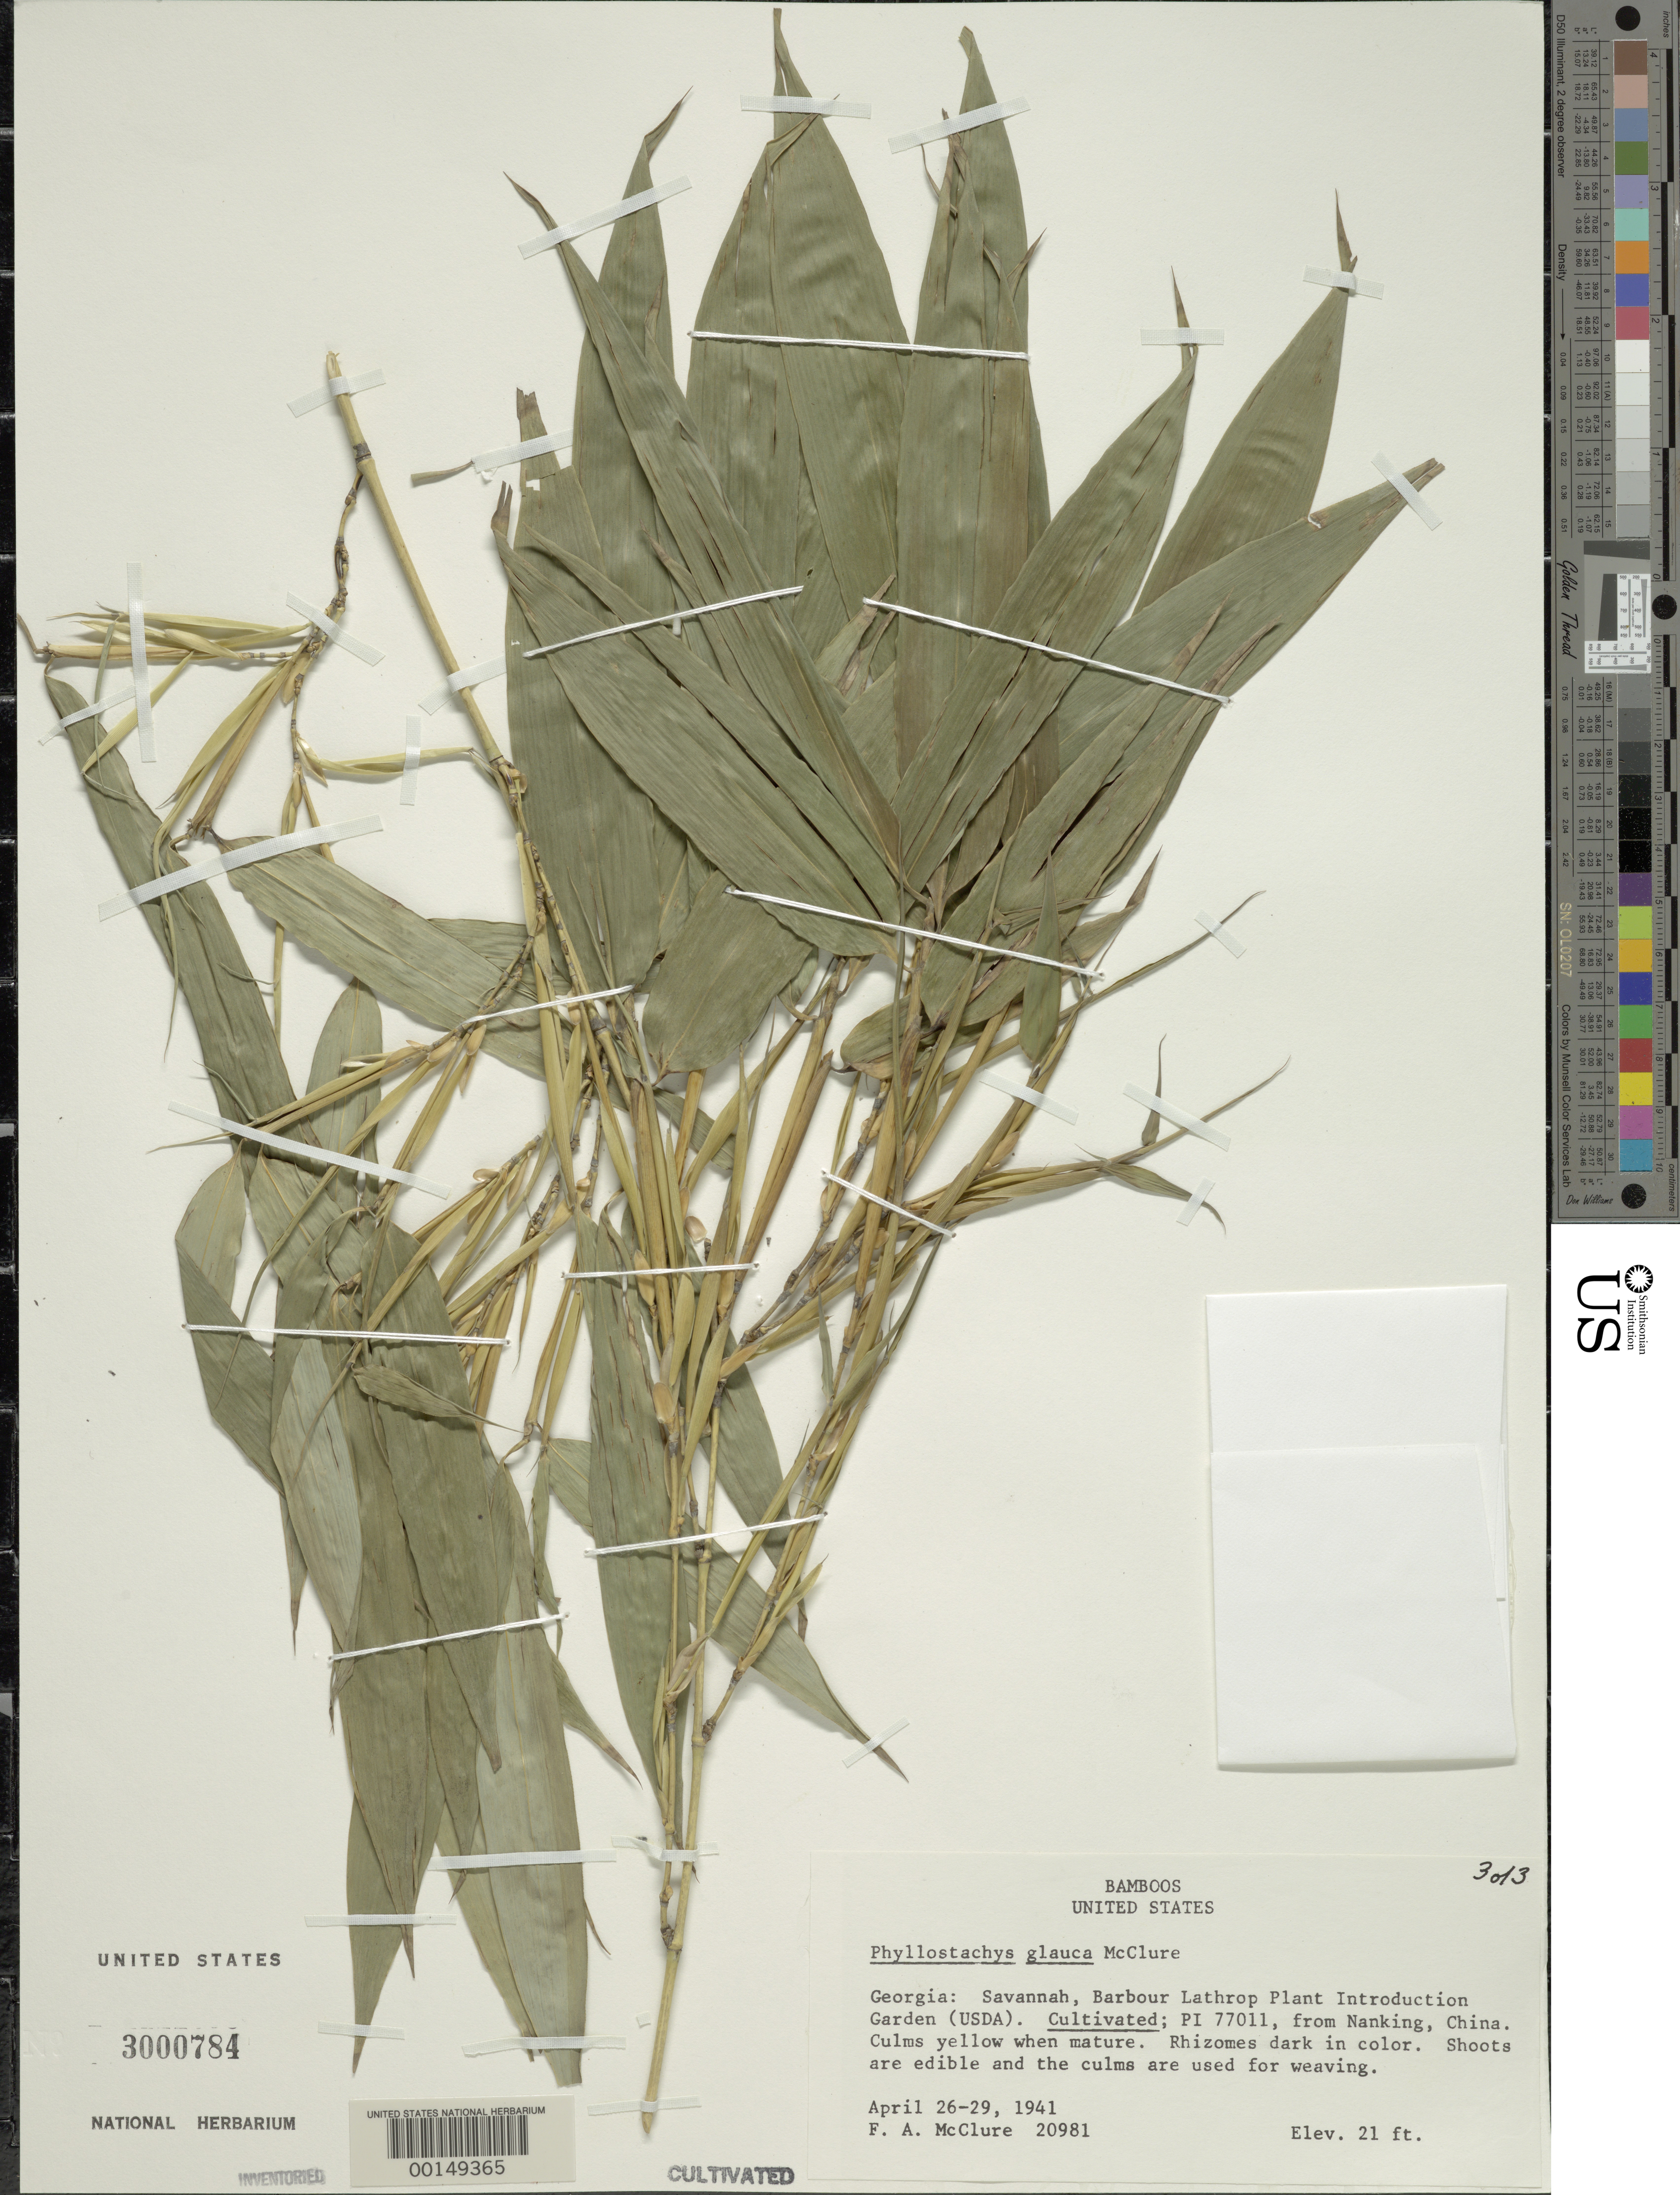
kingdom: Plantae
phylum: Tracheophyta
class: Liliopsida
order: Poales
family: Poaceae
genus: Phyllostachys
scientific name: Phyllostachys glauca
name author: McClure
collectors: F. A. McClure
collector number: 20981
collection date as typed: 26 Apr 1941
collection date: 1941-04-26/1941-04-29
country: United States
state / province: Georgia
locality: Savannah, barbour lathrop p.i. garden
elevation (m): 6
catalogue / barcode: US 3000784